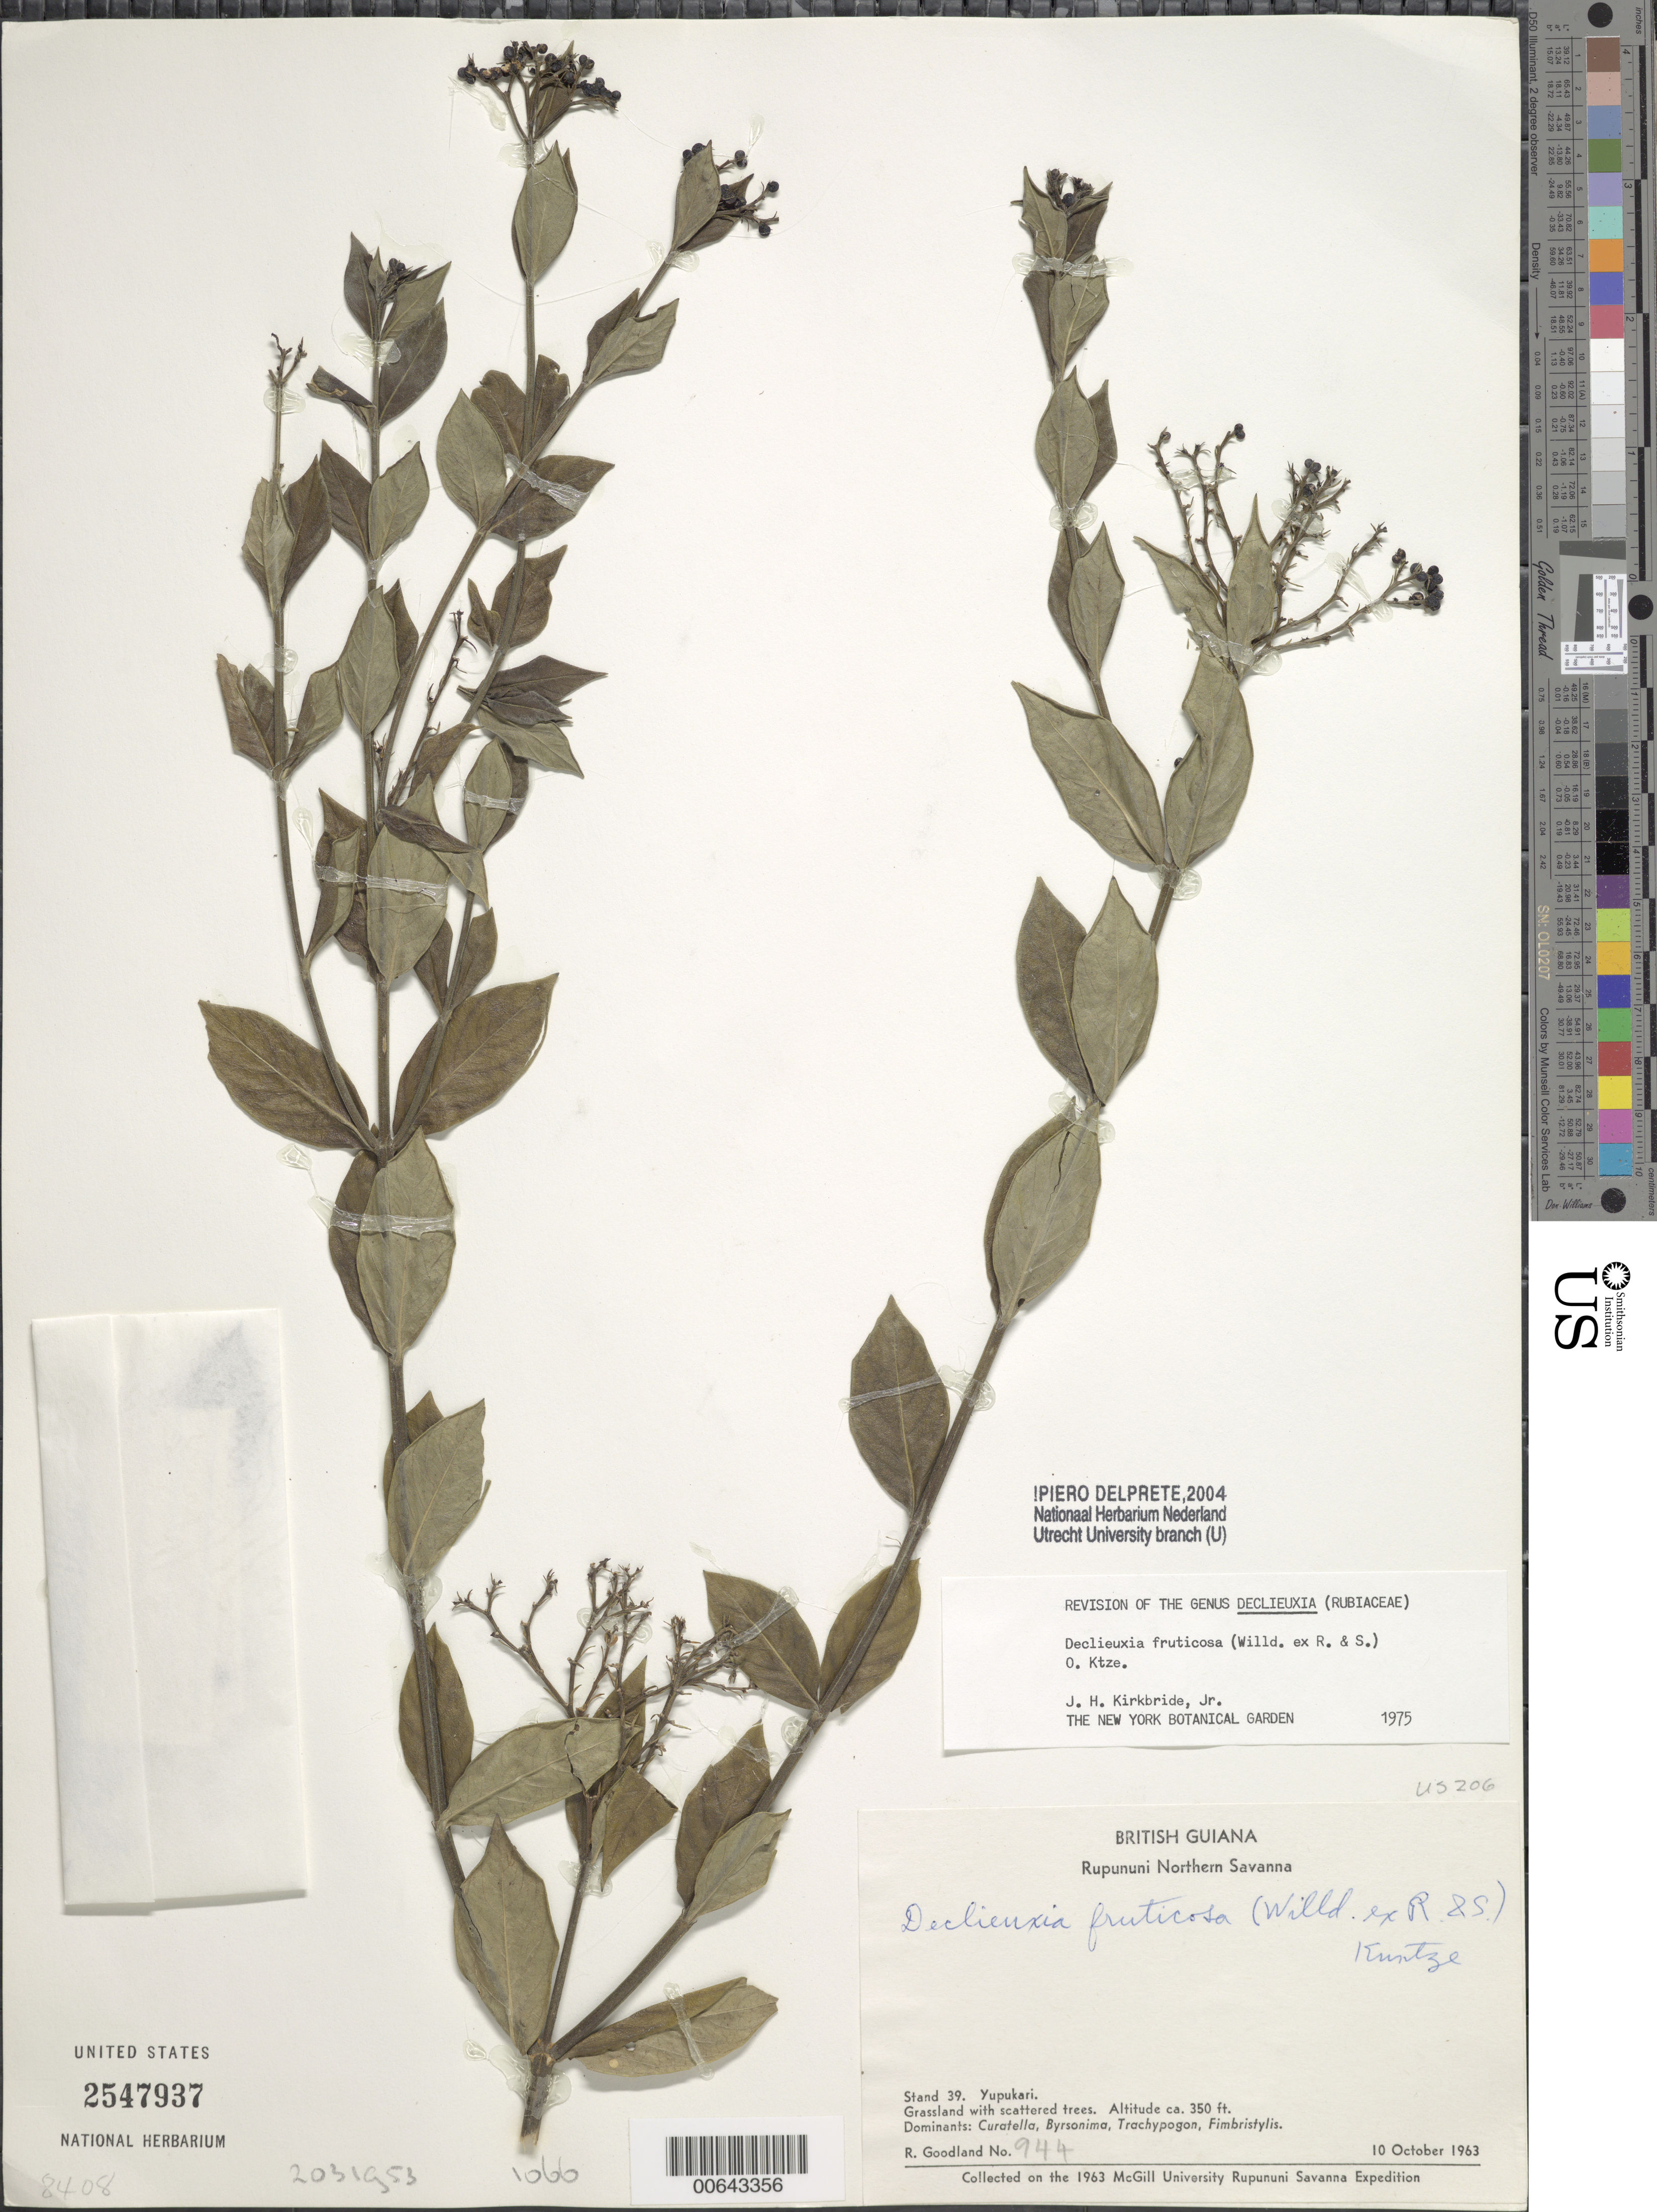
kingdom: Plantae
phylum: Tracheophyta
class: Magnoliopsida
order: Gentianales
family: Rubiaceae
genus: Declieuxia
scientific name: Declieuxia fruticosa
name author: (Willd. ex Roem. & Schult.) Kuntze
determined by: Delprete, P. G., Herb. de Guyane Cay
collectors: R. Goodland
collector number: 944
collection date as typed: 10-Oct-63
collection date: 1963-10-10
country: Guyana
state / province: U. Takutu-U. Essequibo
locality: Rupununi Northern Savanna, Yupukari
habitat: Grassland with scattered trees. Dominants: Curatella, Byrsonima, Trachypogon, Fimbristylis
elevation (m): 107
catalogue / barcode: US 2547937